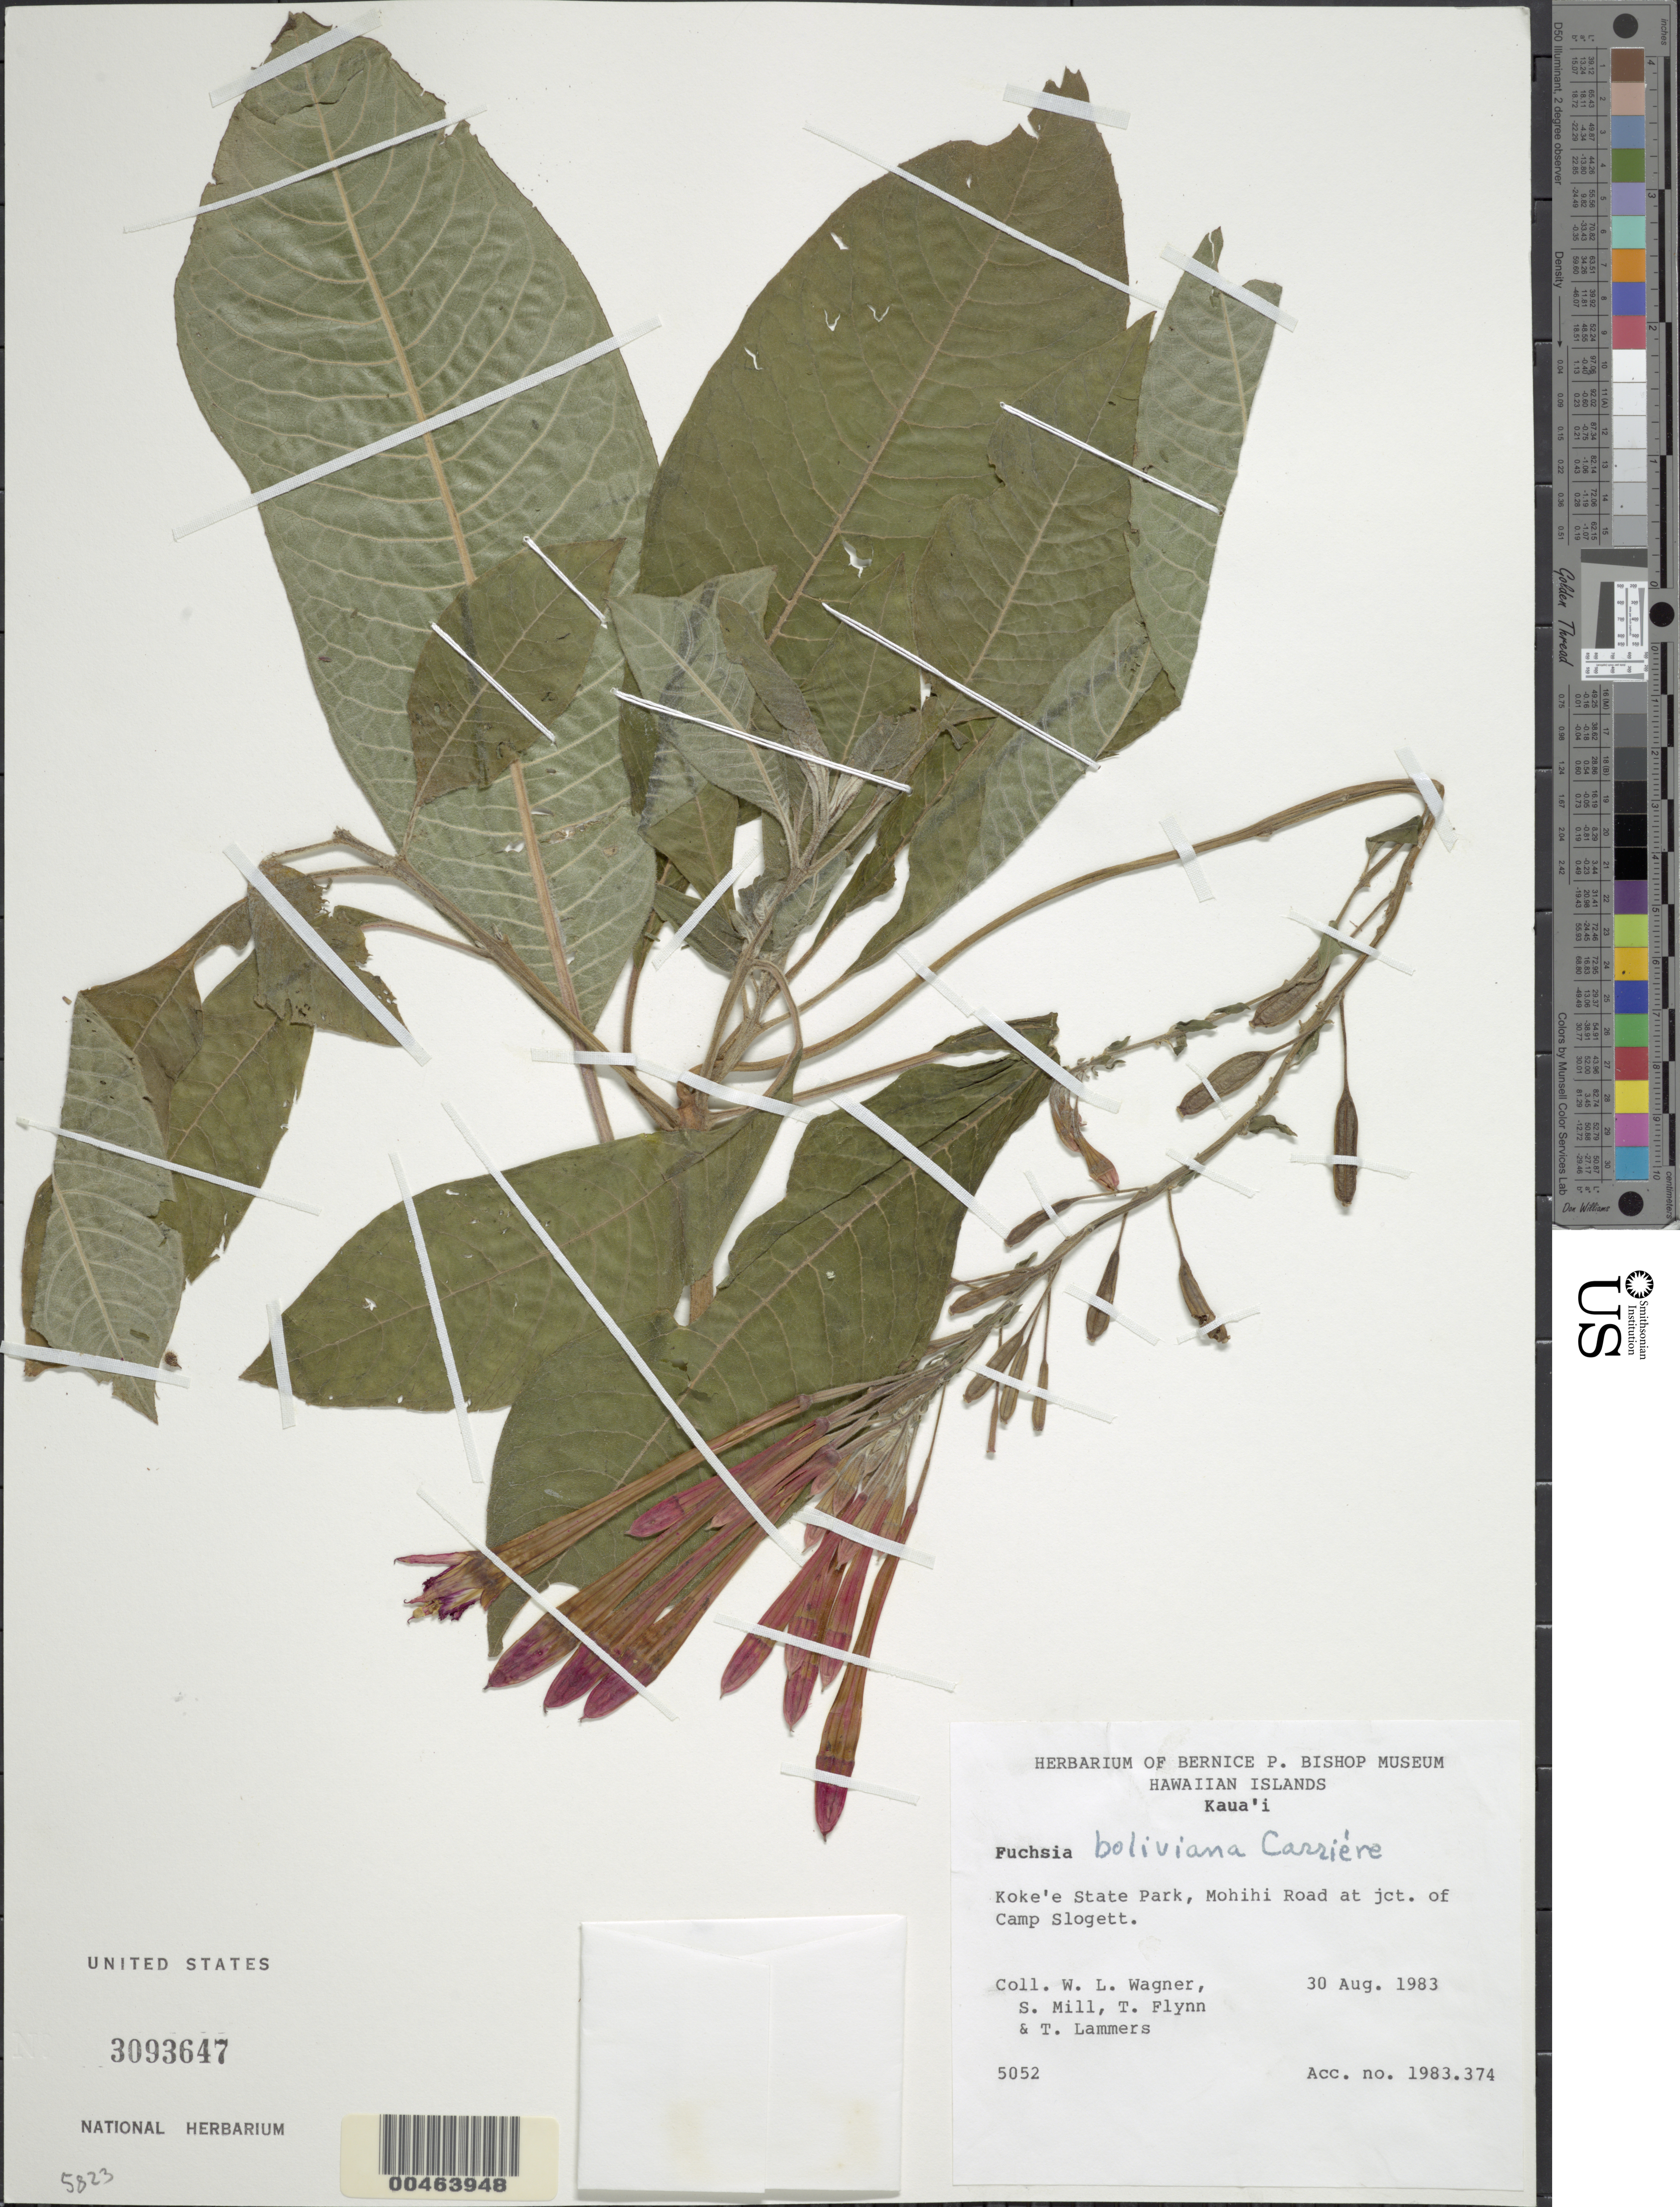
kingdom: Plantae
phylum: Tracheophyta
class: Magnoliopsida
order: Myrtales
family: Onagraceae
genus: Fuchsia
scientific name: Fuchsia boliviana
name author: Carrière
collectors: W. L. Wagner, S. W. Miller, T. W. Flynn & T. G. Lammers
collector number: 5052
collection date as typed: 30 Aug 1983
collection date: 1983-08-30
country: United States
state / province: Hawaii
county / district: Kauai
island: Kaua'i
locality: Koke'e State Park, Mohihi Road at jct. of Camp Slogett.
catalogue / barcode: US 3093647